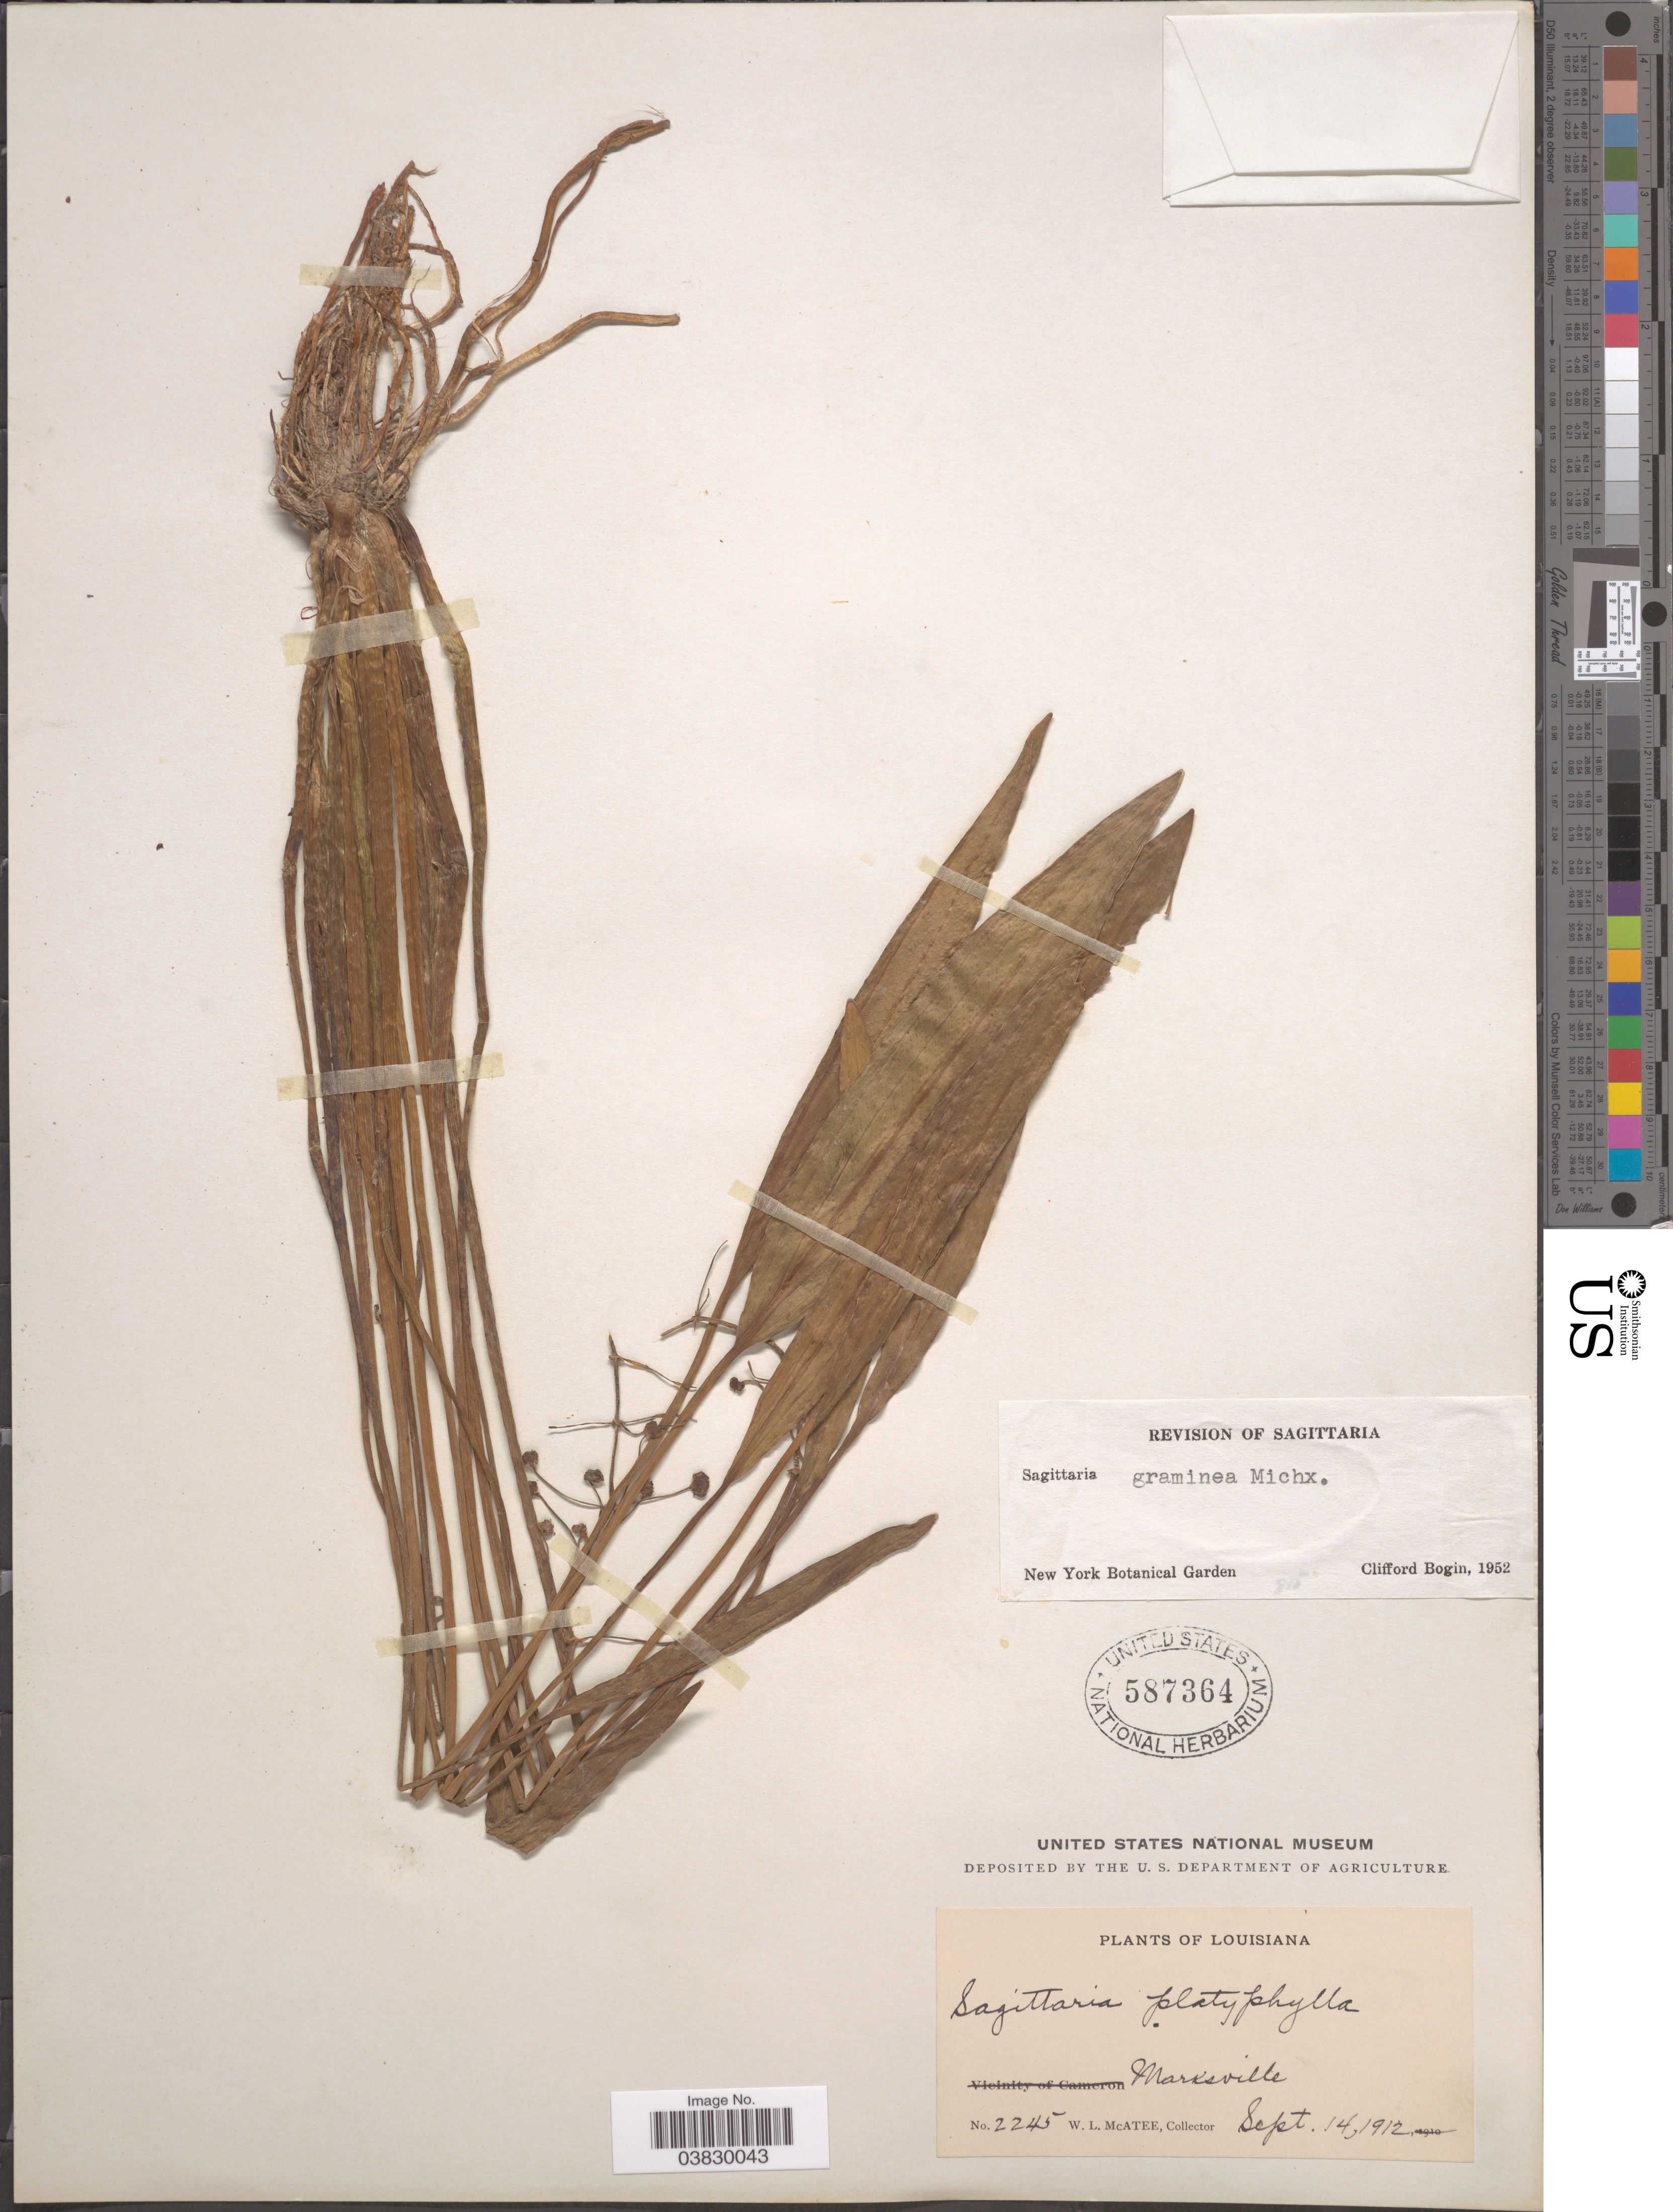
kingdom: Plantae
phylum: Tracheophyta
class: Liliopsida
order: Alismatales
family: Alismataceae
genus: Sagittaria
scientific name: Sagittaria graminea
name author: Michx.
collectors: W. McAtee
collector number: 2245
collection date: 1912-09-14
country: United States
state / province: Louisiana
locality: Marksville.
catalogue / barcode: US 587364